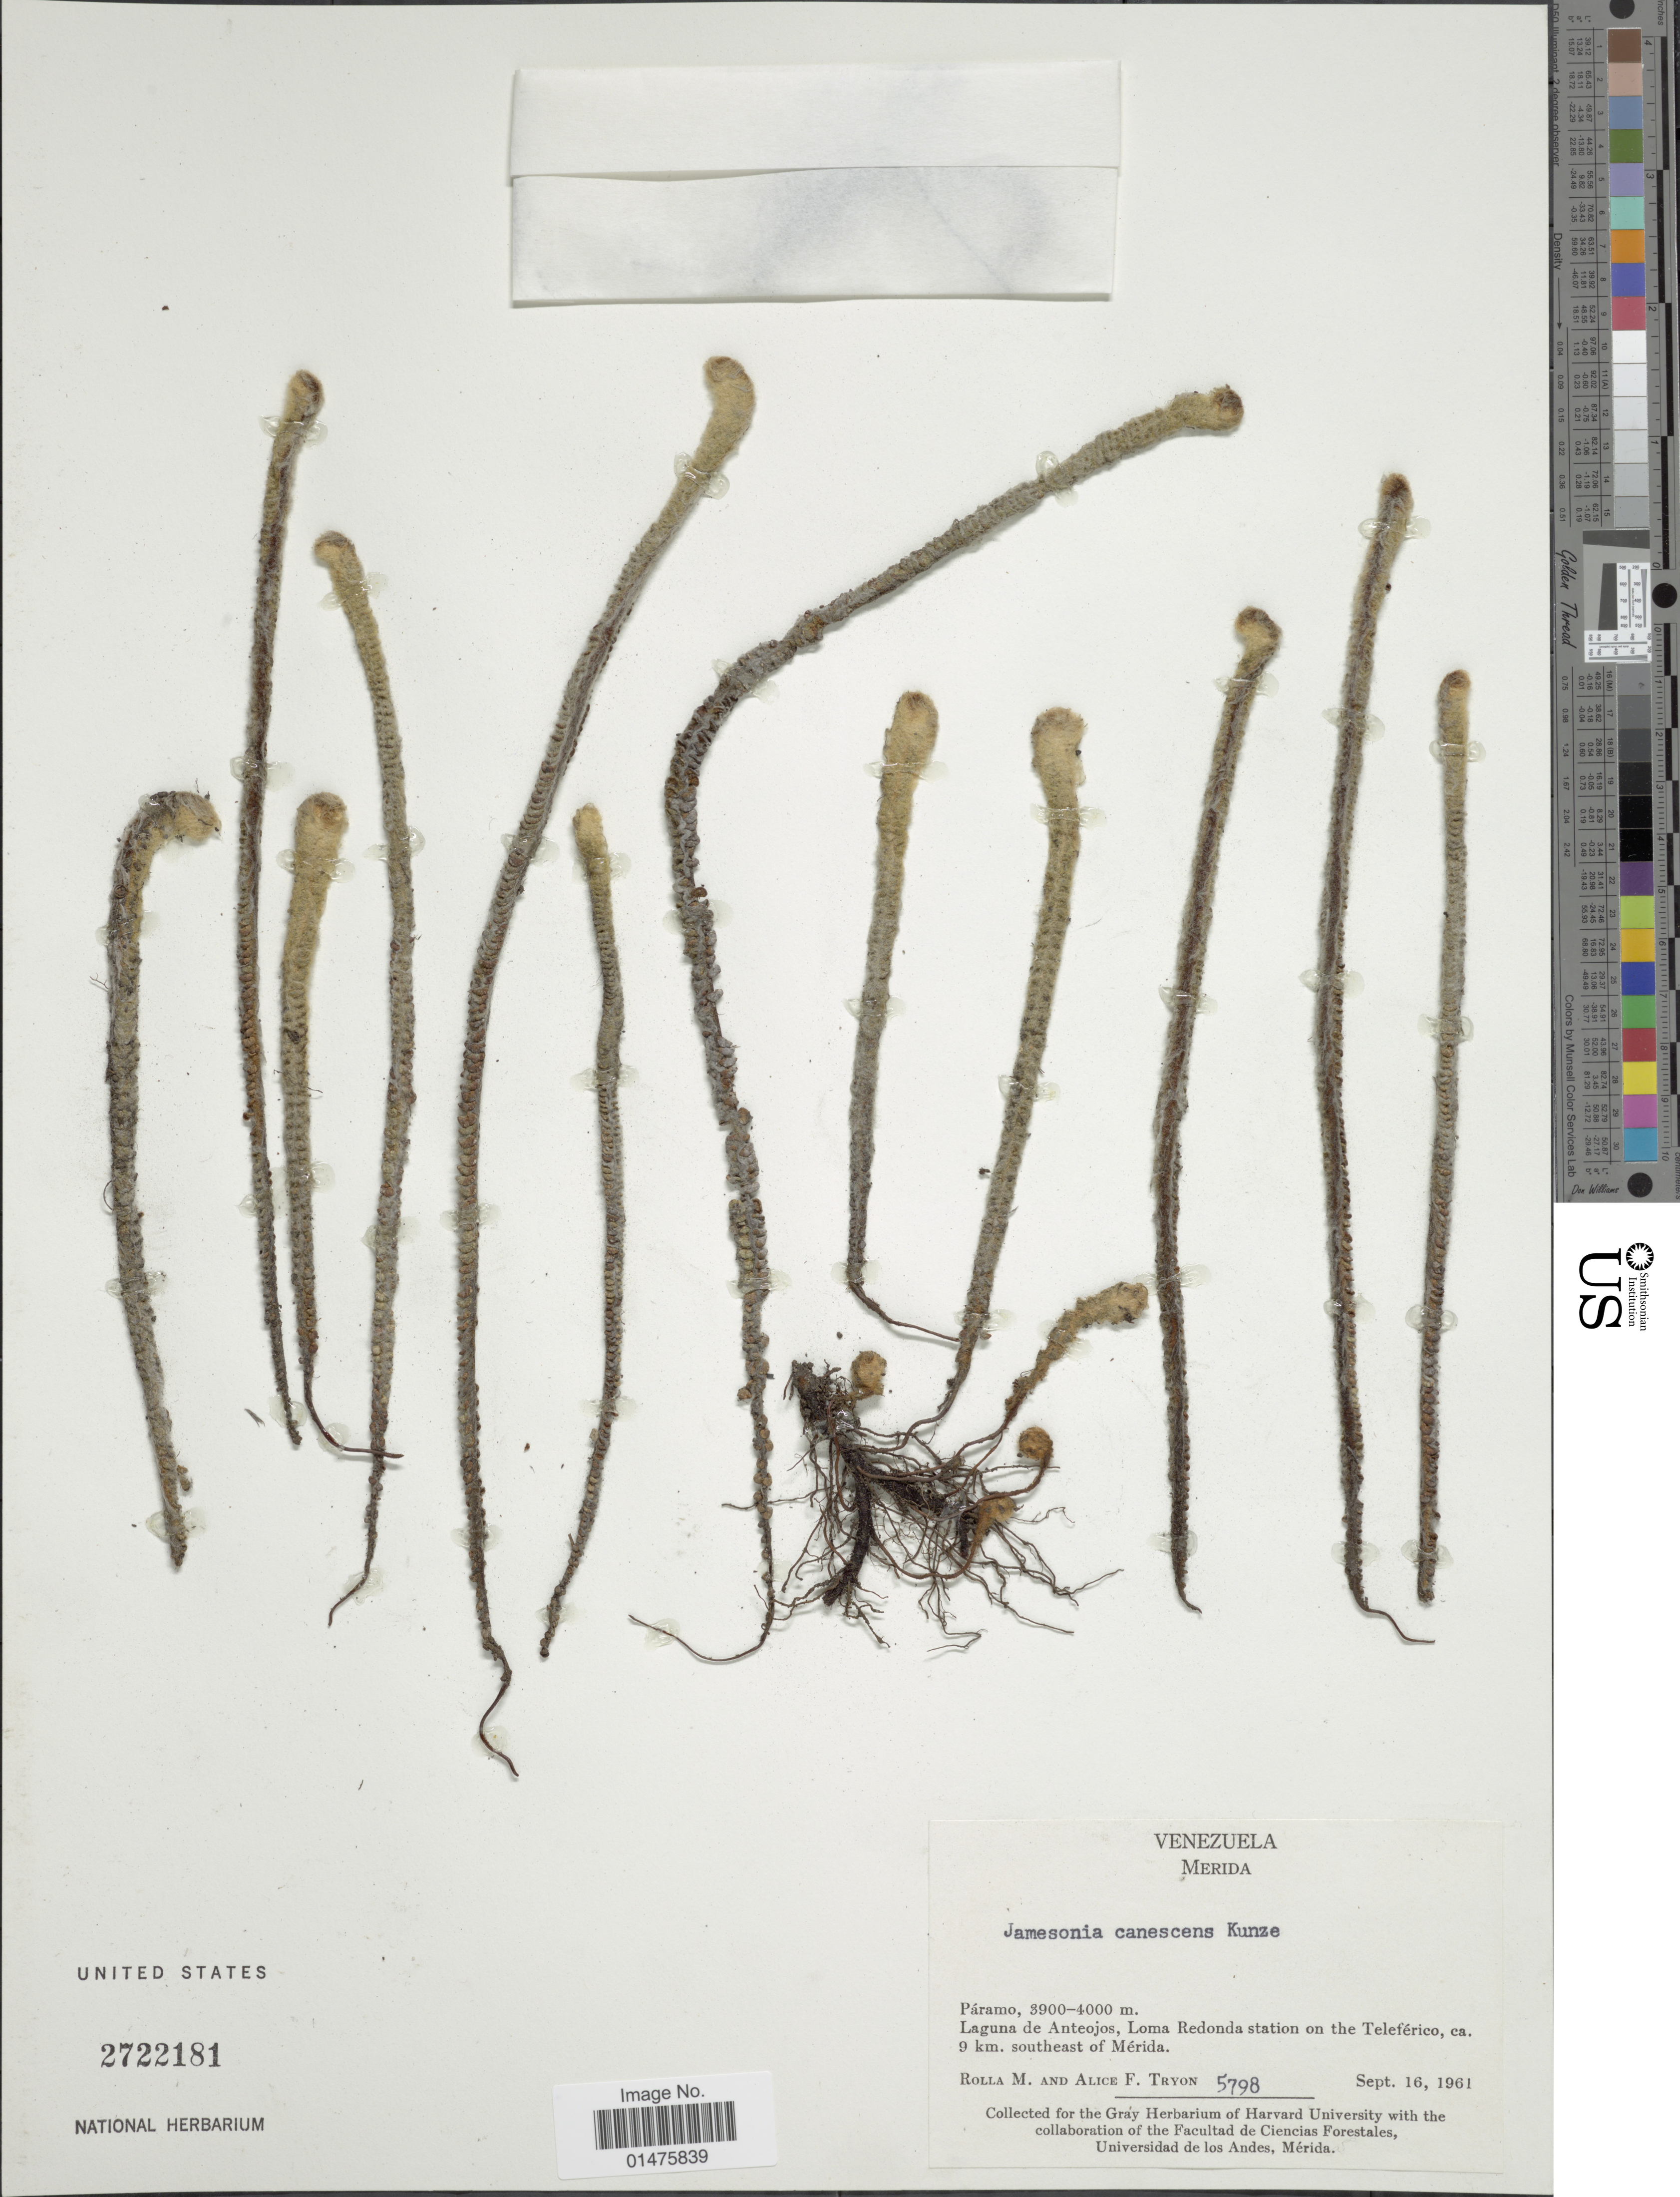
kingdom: Plantae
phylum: Tracheophyta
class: Polypodiopsida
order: Polypodiales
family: Pteridaceae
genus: Jamesonia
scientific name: Jamesonia canescens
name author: Kunze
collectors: R. M. Tryon & A. F. Tryon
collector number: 5798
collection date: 1961-09-16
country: Venezuela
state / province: Mérida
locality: Páramo, Laguna de Anteojos, Loma Redonda station on the Teleférico, ca. 9 km southeast of Mérida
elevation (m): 3900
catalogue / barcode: US 2722181